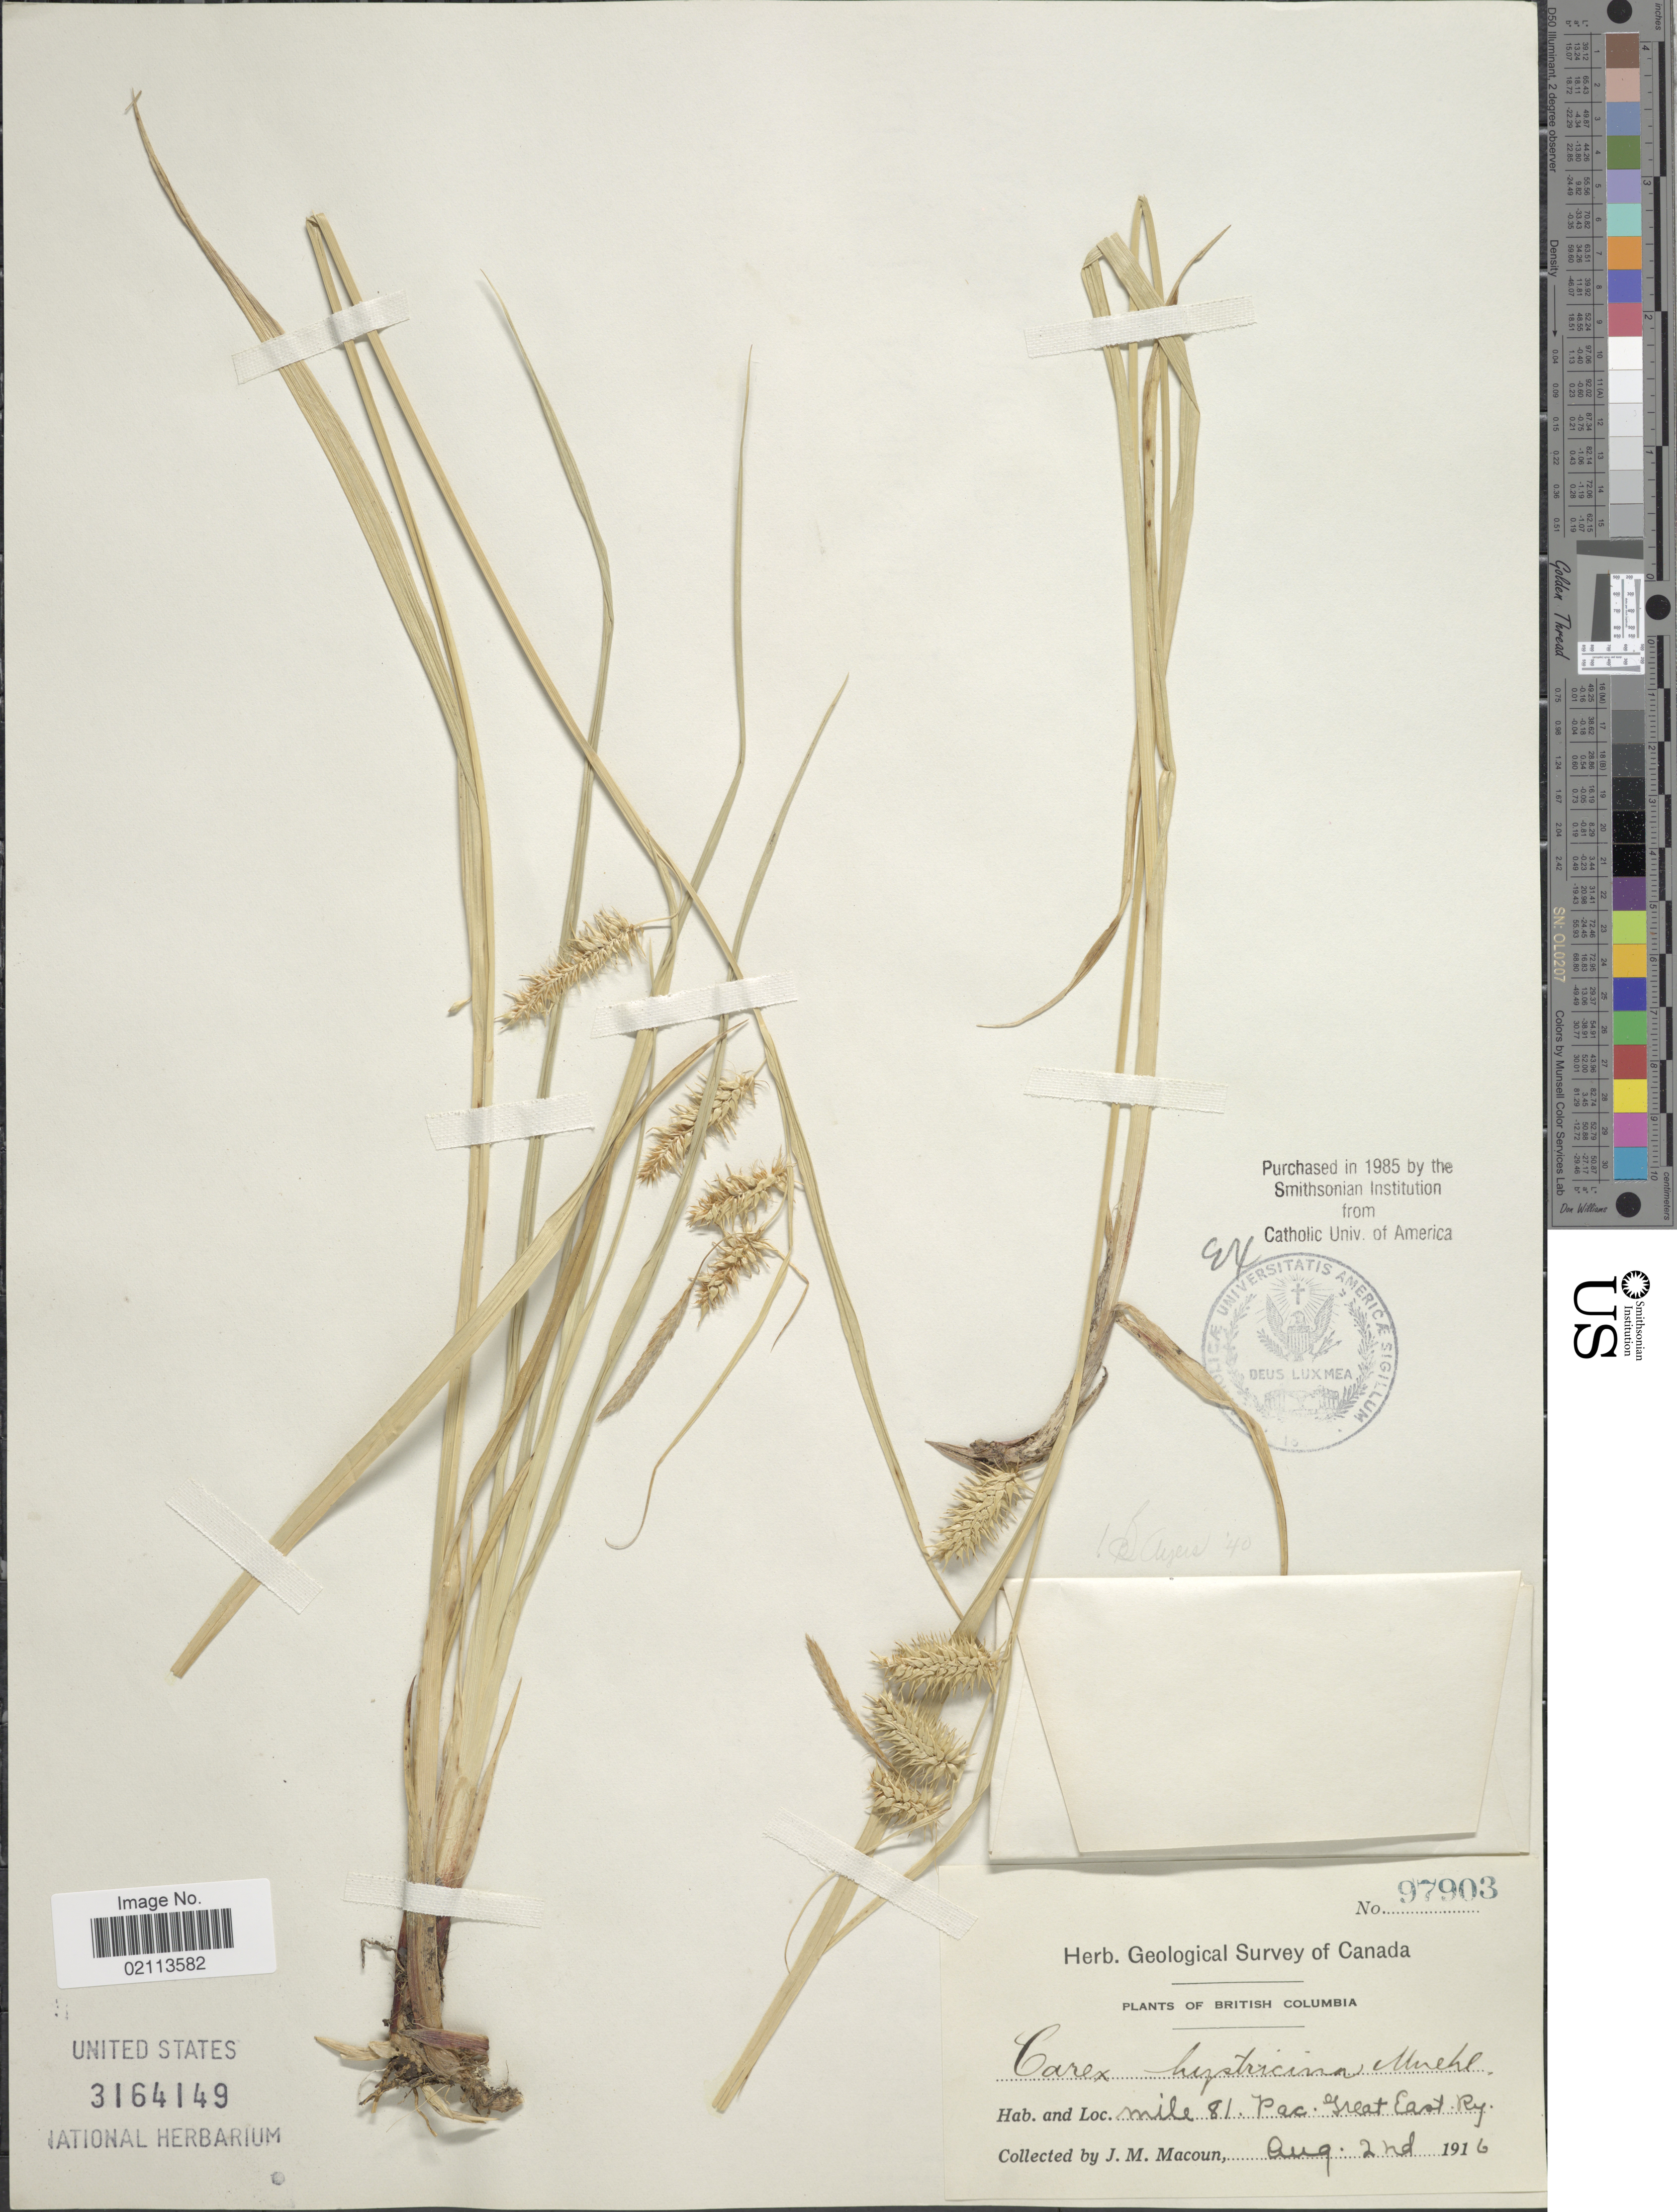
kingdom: Plantae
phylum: Tracheophyta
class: Liliopsida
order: Poales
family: Cyperaceae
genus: Carex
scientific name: Carex hystericina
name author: Muhl. ex Willd.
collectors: J. M. Macoun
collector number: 97903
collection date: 1916-08-02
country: Canada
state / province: British Columbia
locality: Mile 81 Pac Great East Ry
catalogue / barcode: US 3164149